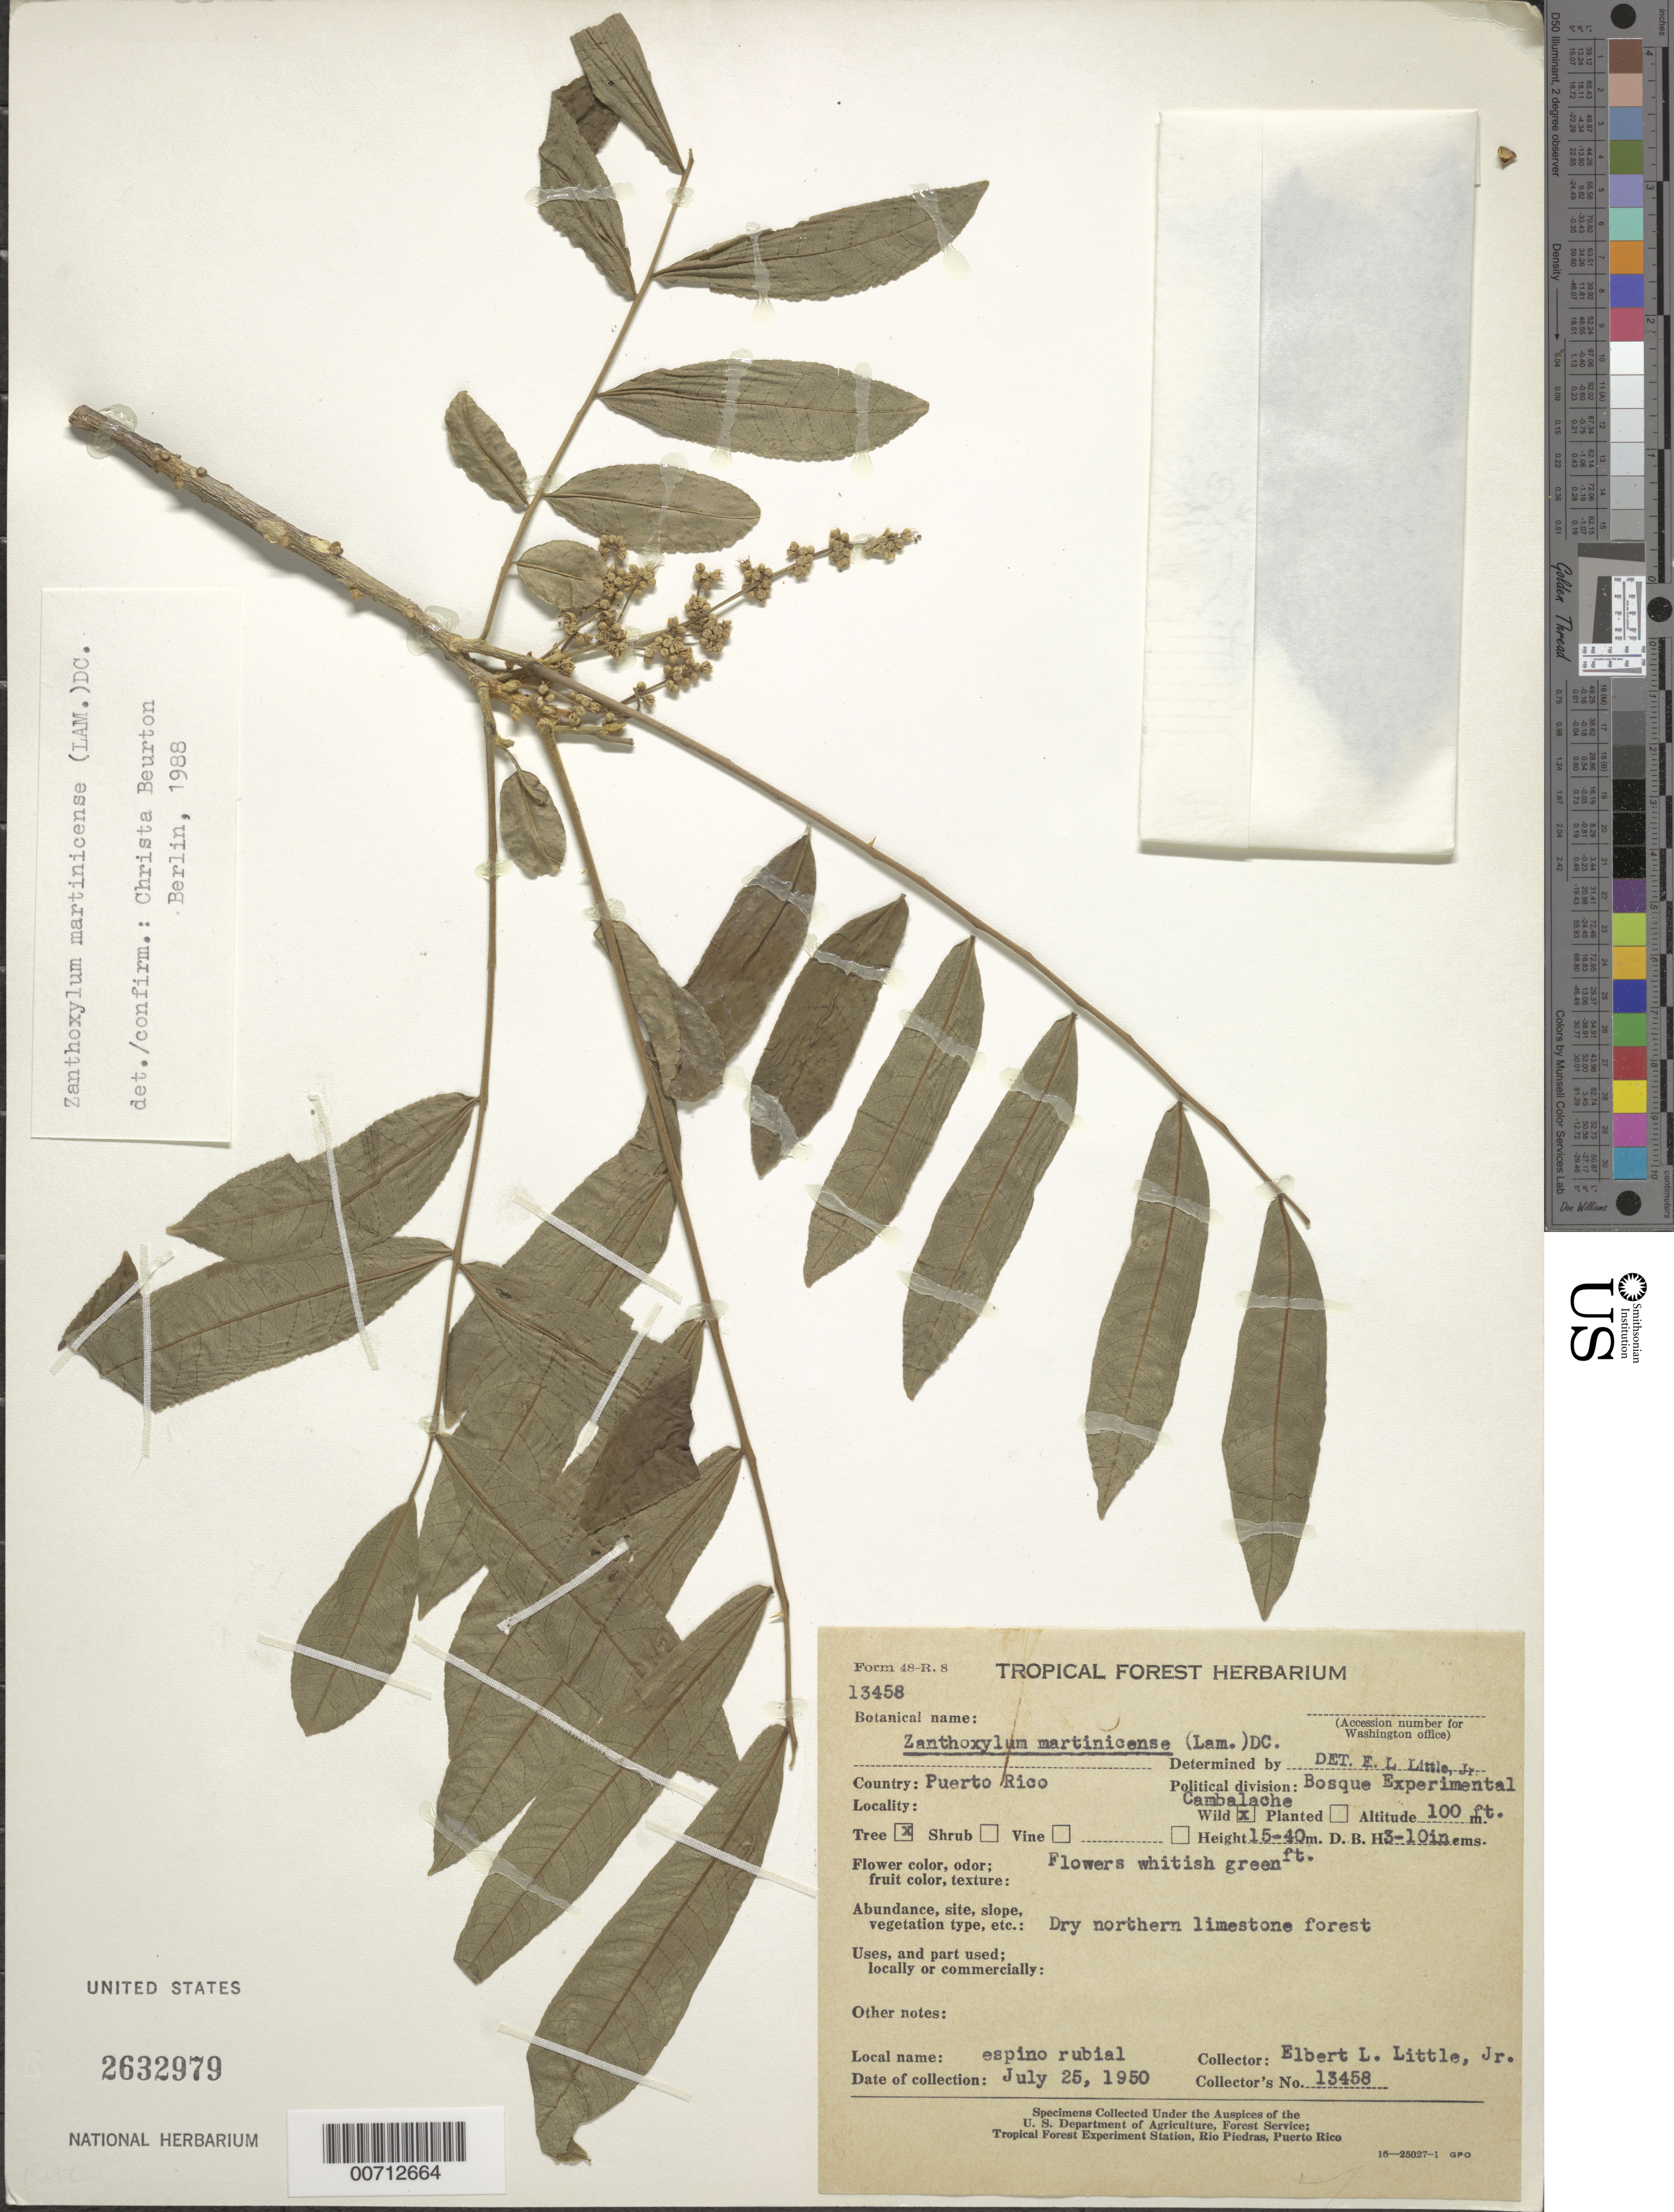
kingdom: Plantae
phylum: Tracheophyta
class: Magnoliopsida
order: Sapindales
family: Rutaceae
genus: Zanthoxylum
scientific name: Zanthoxylum martinicense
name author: (Lam.) DC.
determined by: Little, Elbert L., Jr., (FSSR), United States Department of Agriculture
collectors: E. L. Little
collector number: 13458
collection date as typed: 25 Jul 1950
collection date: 1950-07-25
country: Puerto Rico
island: Greater Antilles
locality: Bosque Exp. Cambalache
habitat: Dry northern limestone forest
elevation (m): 30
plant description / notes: Common name: espino rubial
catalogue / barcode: US 2632979